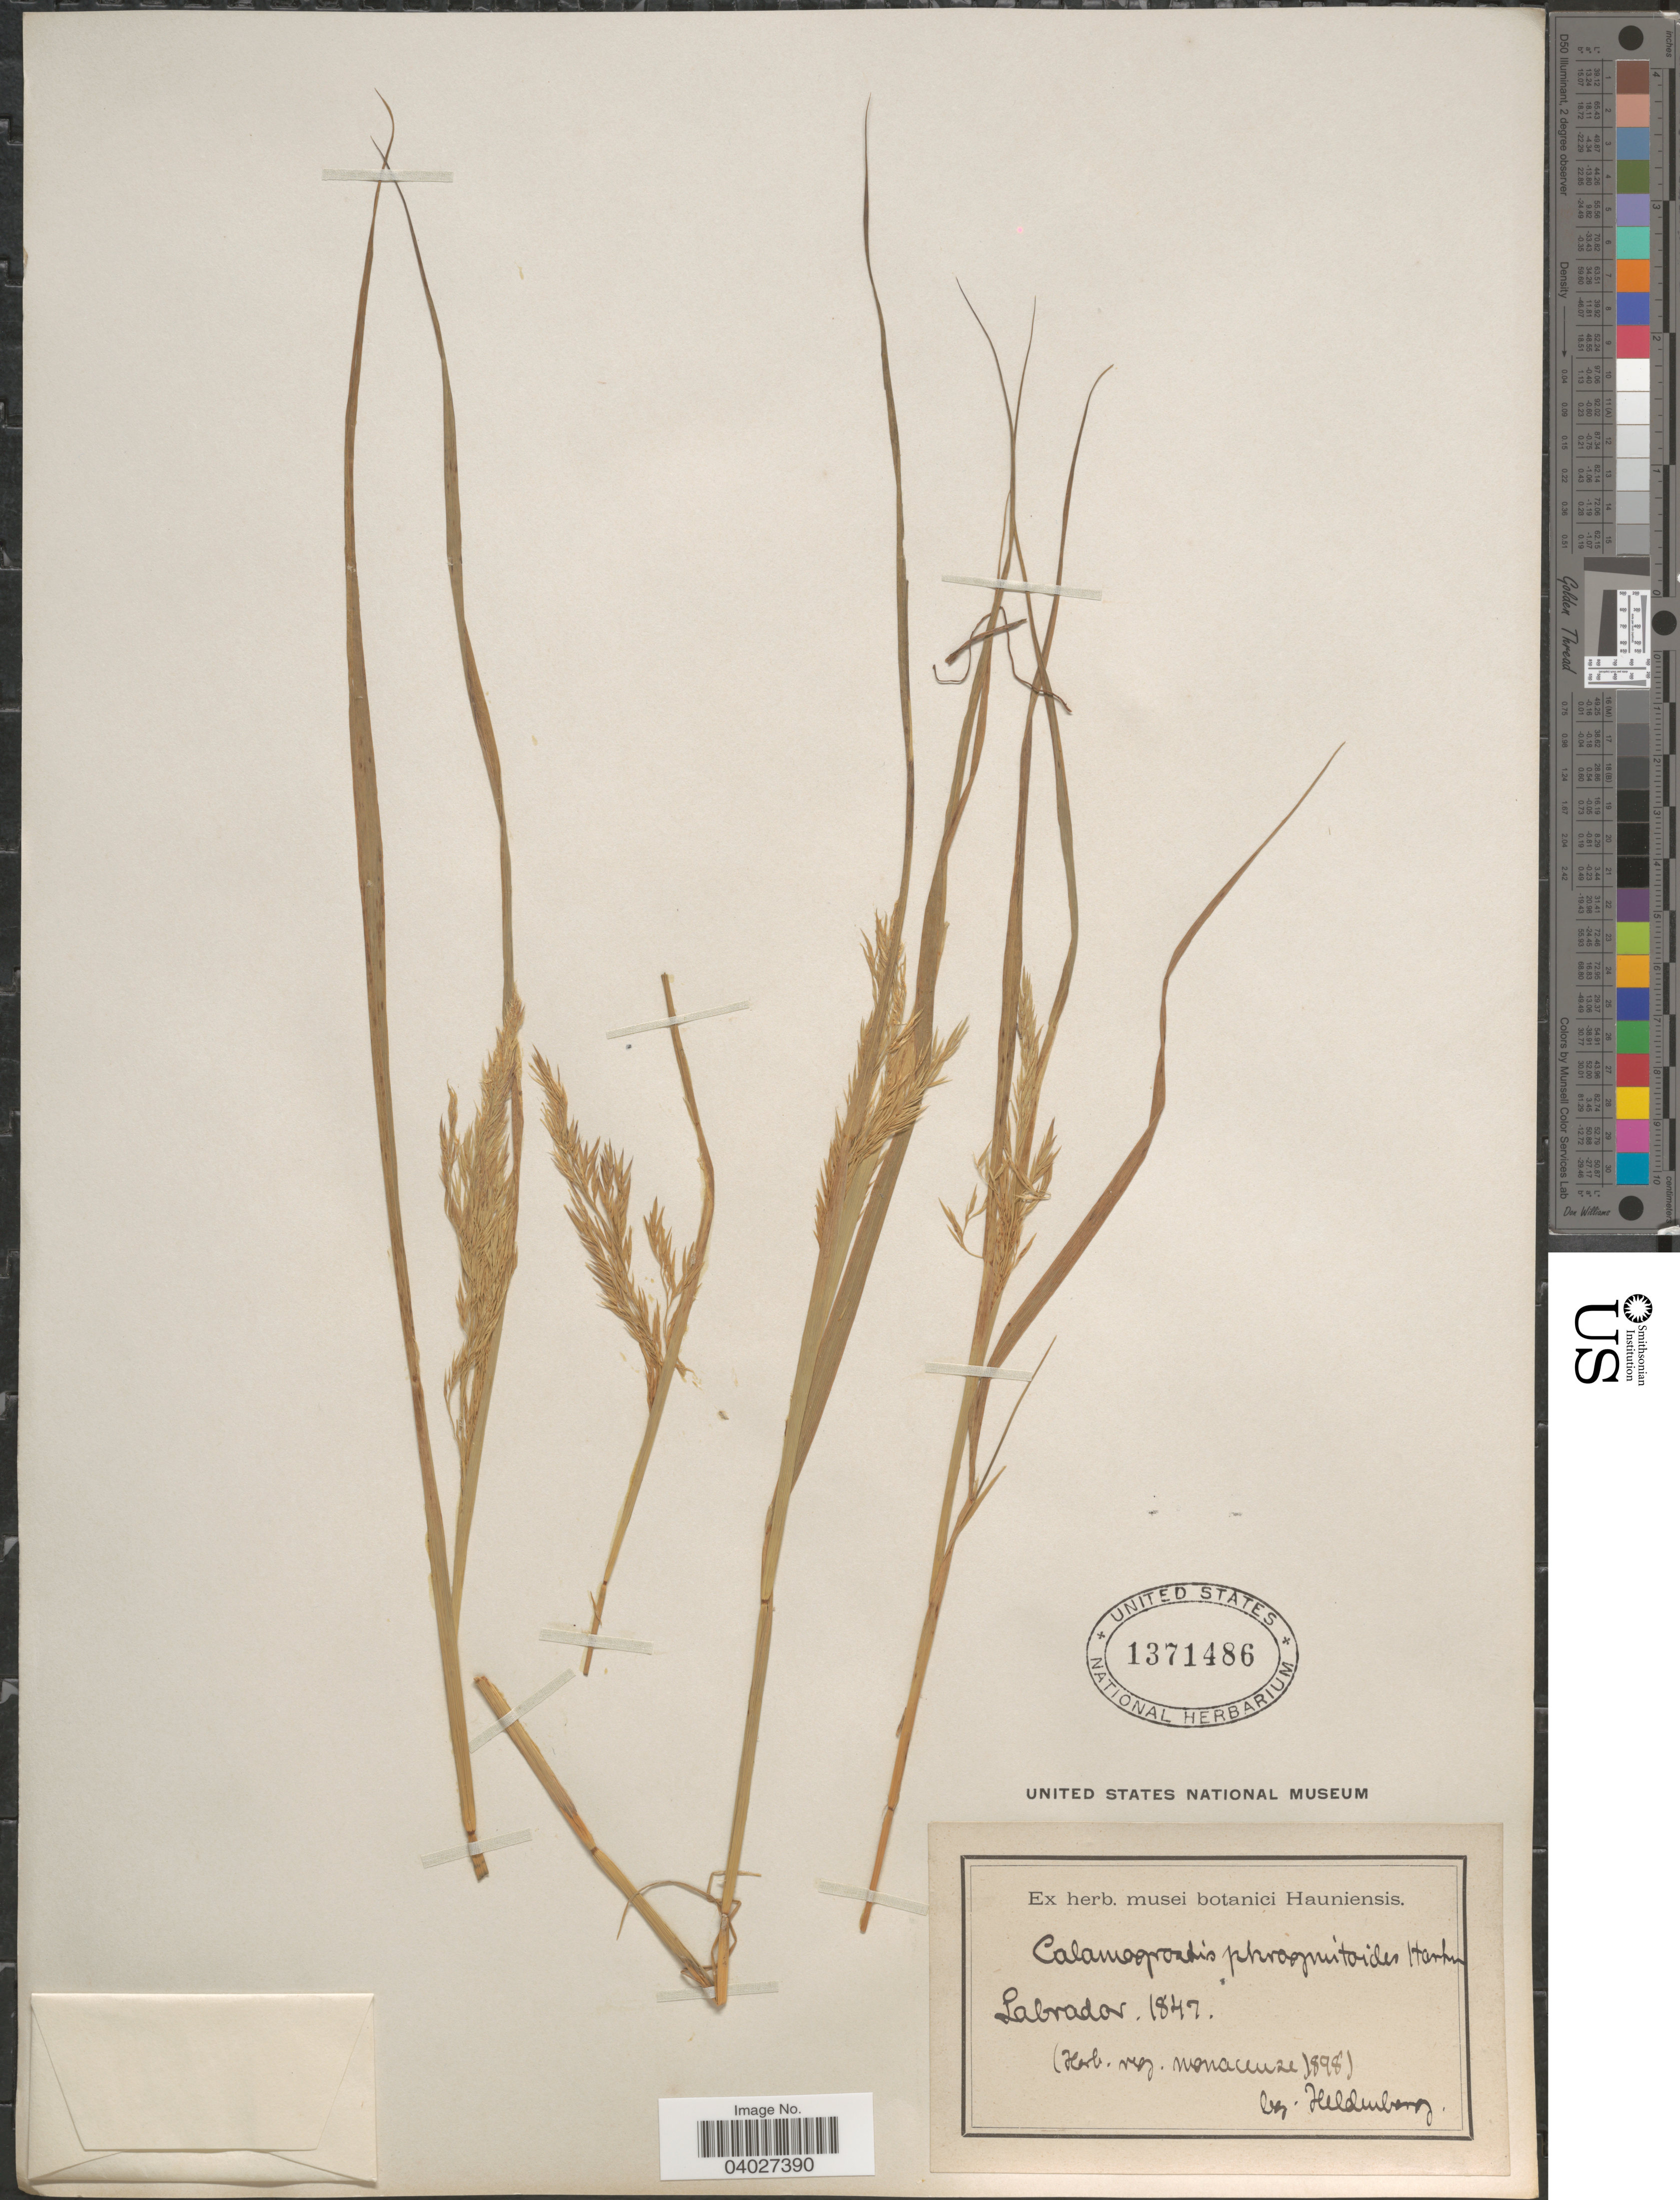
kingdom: Plantae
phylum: Tracheophyta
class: Liliopsida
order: Poales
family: Poaceae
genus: Calamagrostis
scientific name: Calamagrostis canadensis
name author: (Michx.) P. Beauv.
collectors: Heldenberg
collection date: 1847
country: Canada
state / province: Newfoundland and Labrador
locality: Labrador.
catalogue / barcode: US 1371486